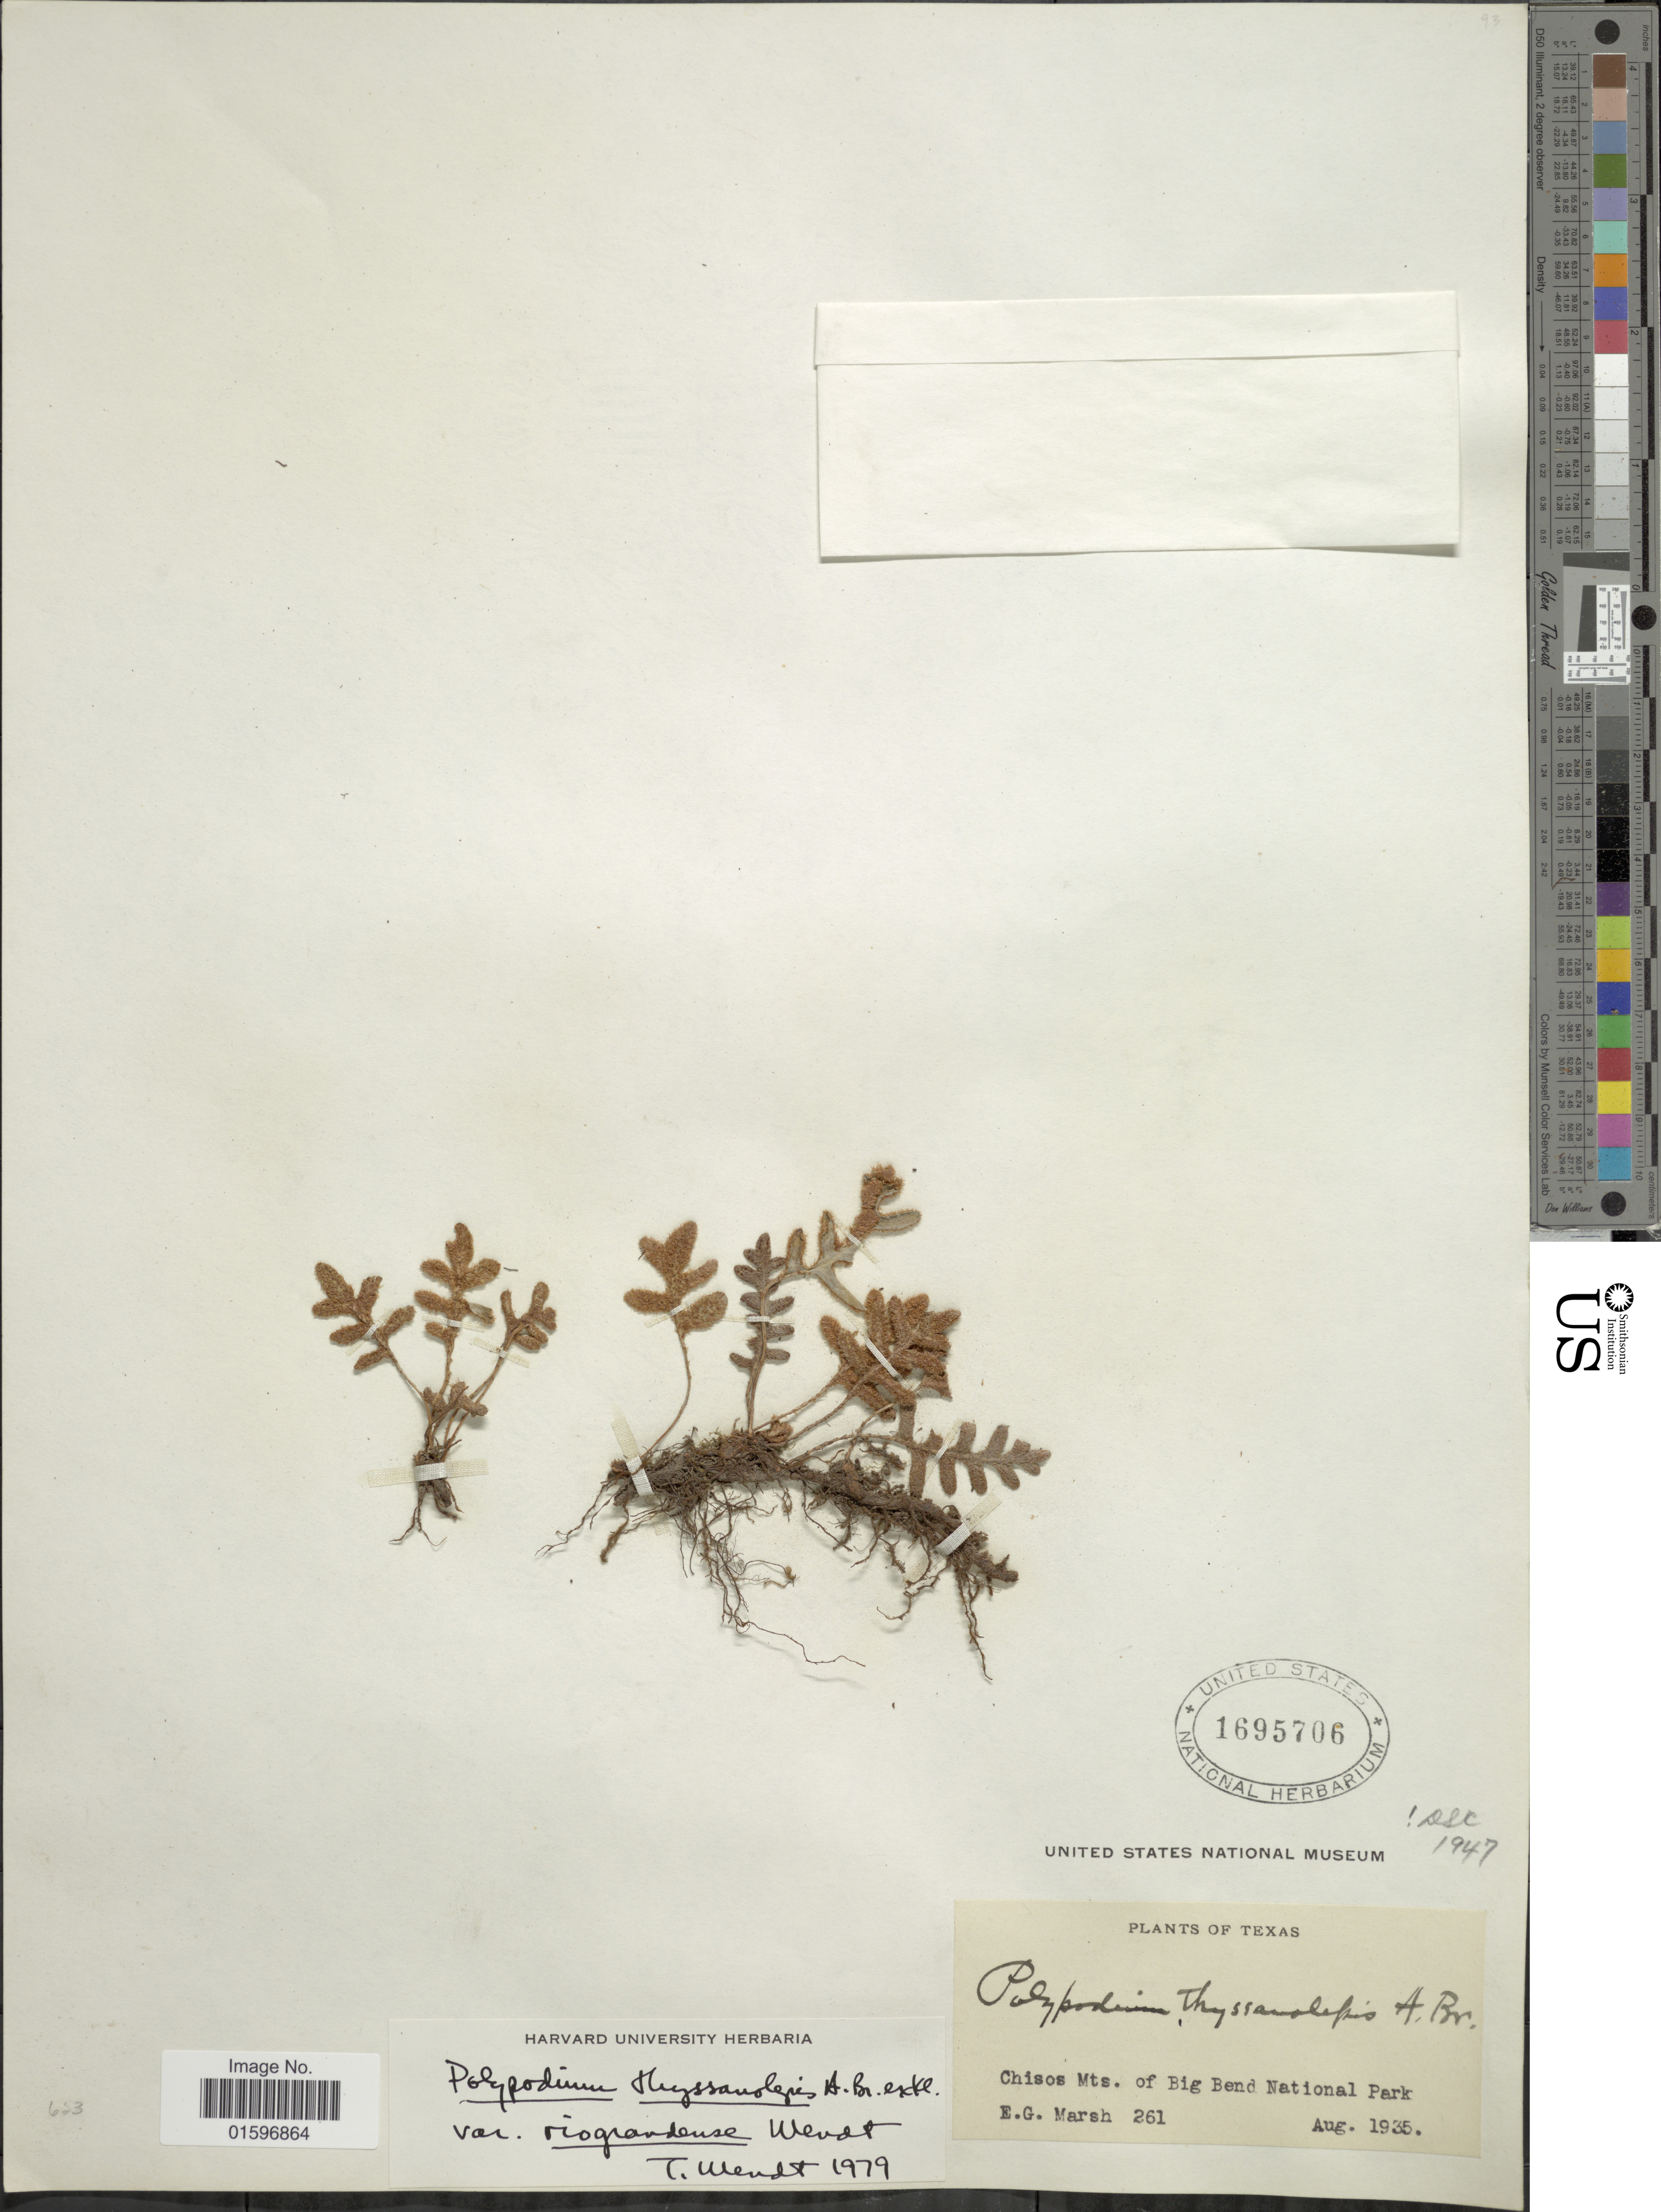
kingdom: Plantae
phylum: Tracheophyta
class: Polypodiopsida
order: Polypodiales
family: Polypodiaceae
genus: Pleopeltis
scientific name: Pleopeltis thyssanolepis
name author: (A. Braun ex Klotzsch) E.G. Andrews & Windham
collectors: E. G. Marsh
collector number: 261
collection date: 1935-08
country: United States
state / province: Texas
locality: Texas, Chisos Mts. of Big Bend National Park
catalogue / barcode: US 1695706